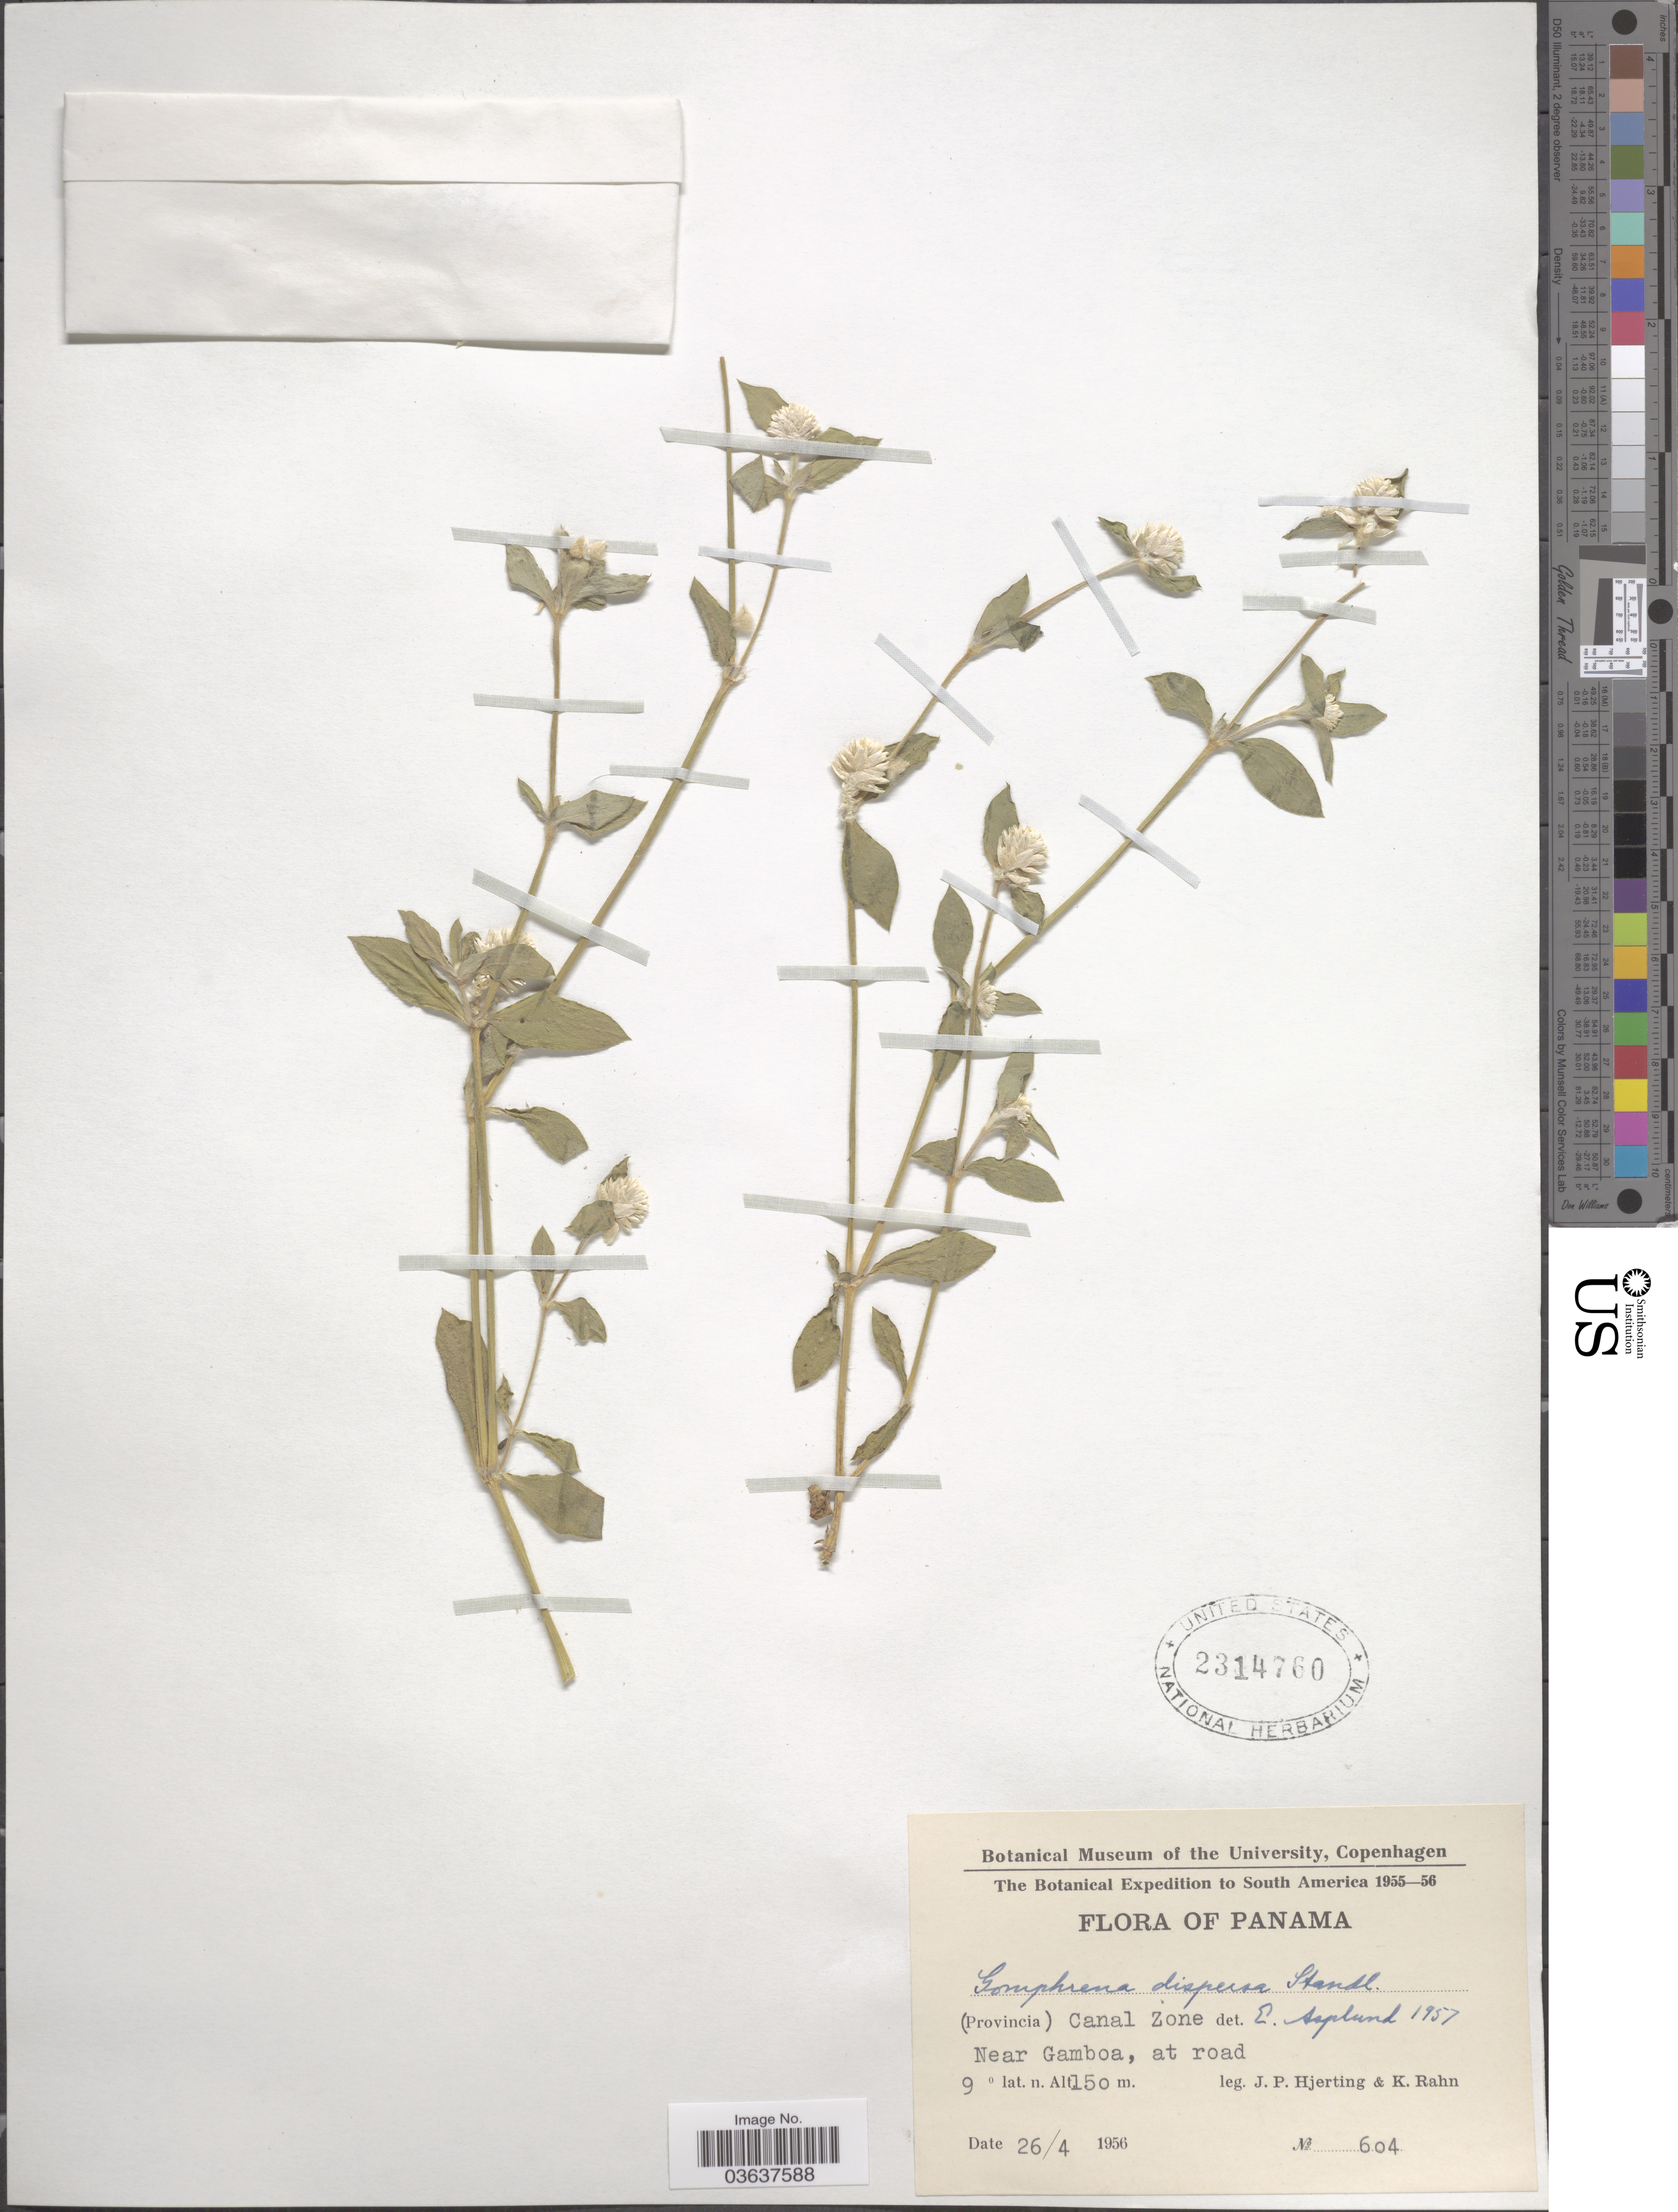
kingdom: Plantae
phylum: Tracheophyta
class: Magnoliopsida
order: Caryophyllales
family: Amaranthaceae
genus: Gomphrena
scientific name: Gomphrena dispersa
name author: Standl.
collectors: J. P. Hjerting & K. Rahn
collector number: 604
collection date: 1956-04-26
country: Panama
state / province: Colón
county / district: Canal Zone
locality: Canal Zone. Near Gamboa, at road.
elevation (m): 150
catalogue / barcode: US 2314760